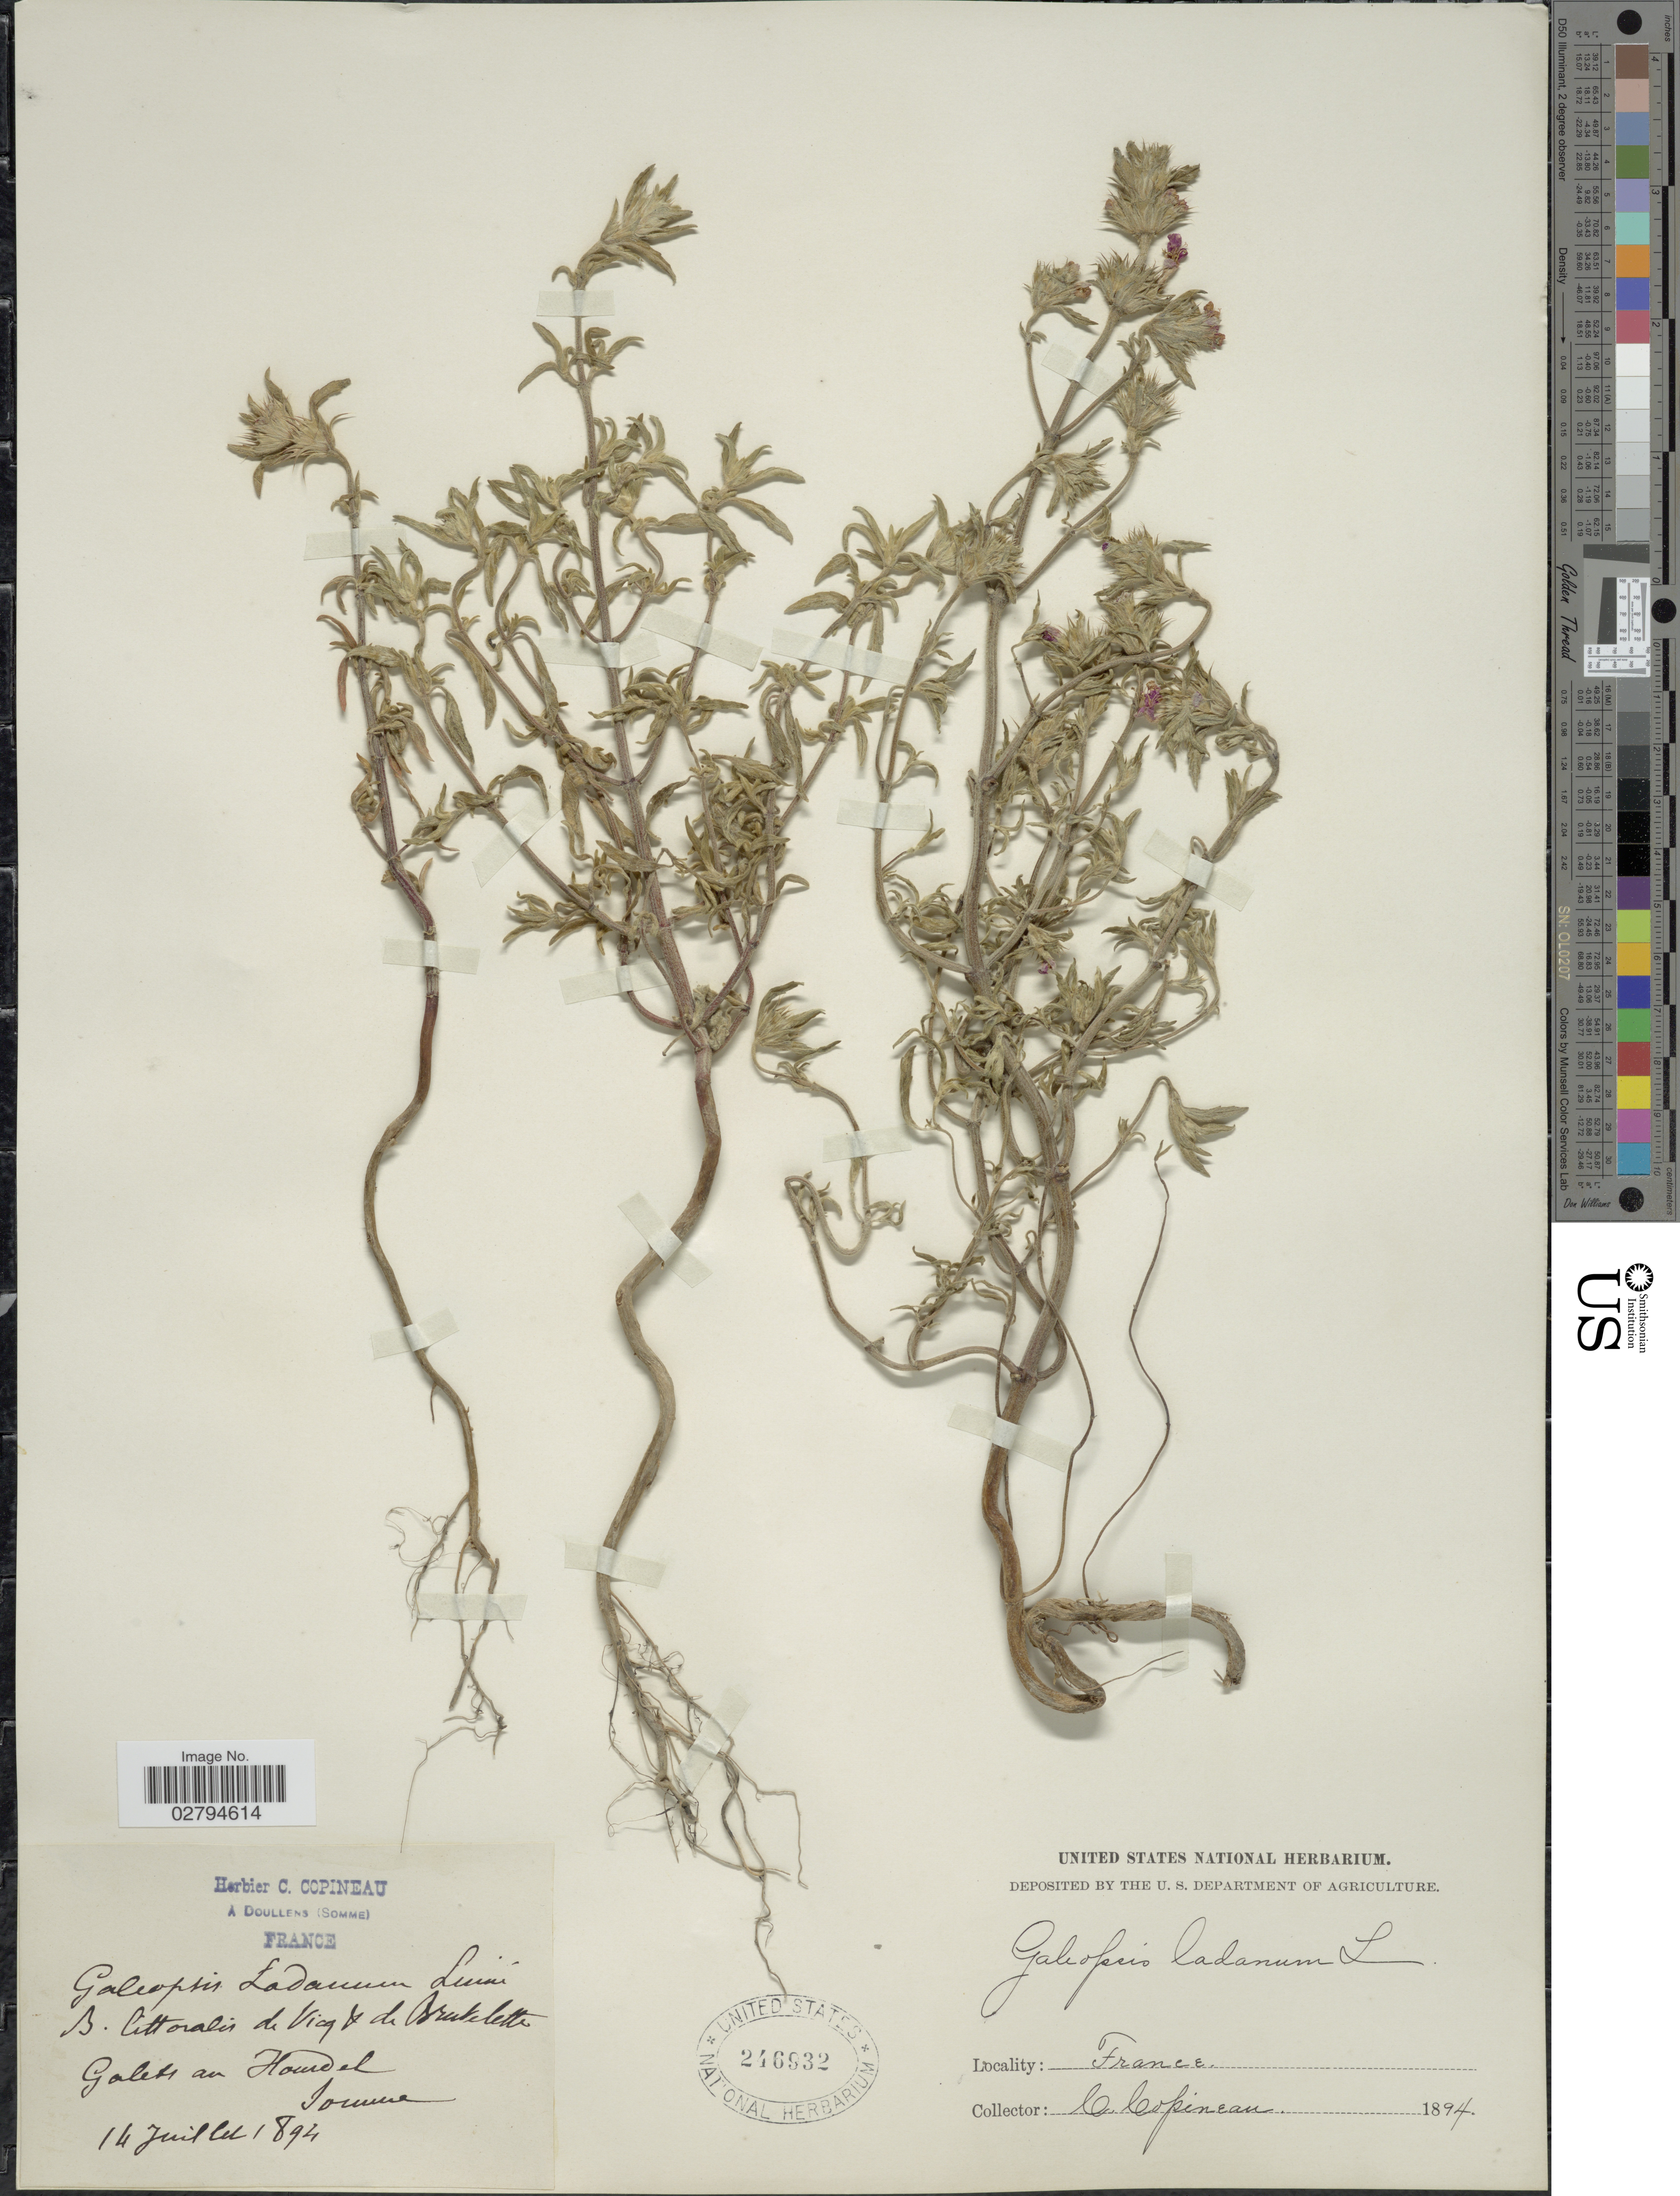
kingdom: Plantae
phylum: Tracheophyta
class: Magnoliopsida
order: Lamiales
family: Lamiaceae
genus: Galeopsis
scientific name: Galeopsis ladanum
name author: L.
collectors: C. Copineau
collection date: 1894-07-14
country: France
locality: B. littoralis de Vicq & de Brutelette. Galets au Hourdel. Somme.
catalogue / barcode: US 246932